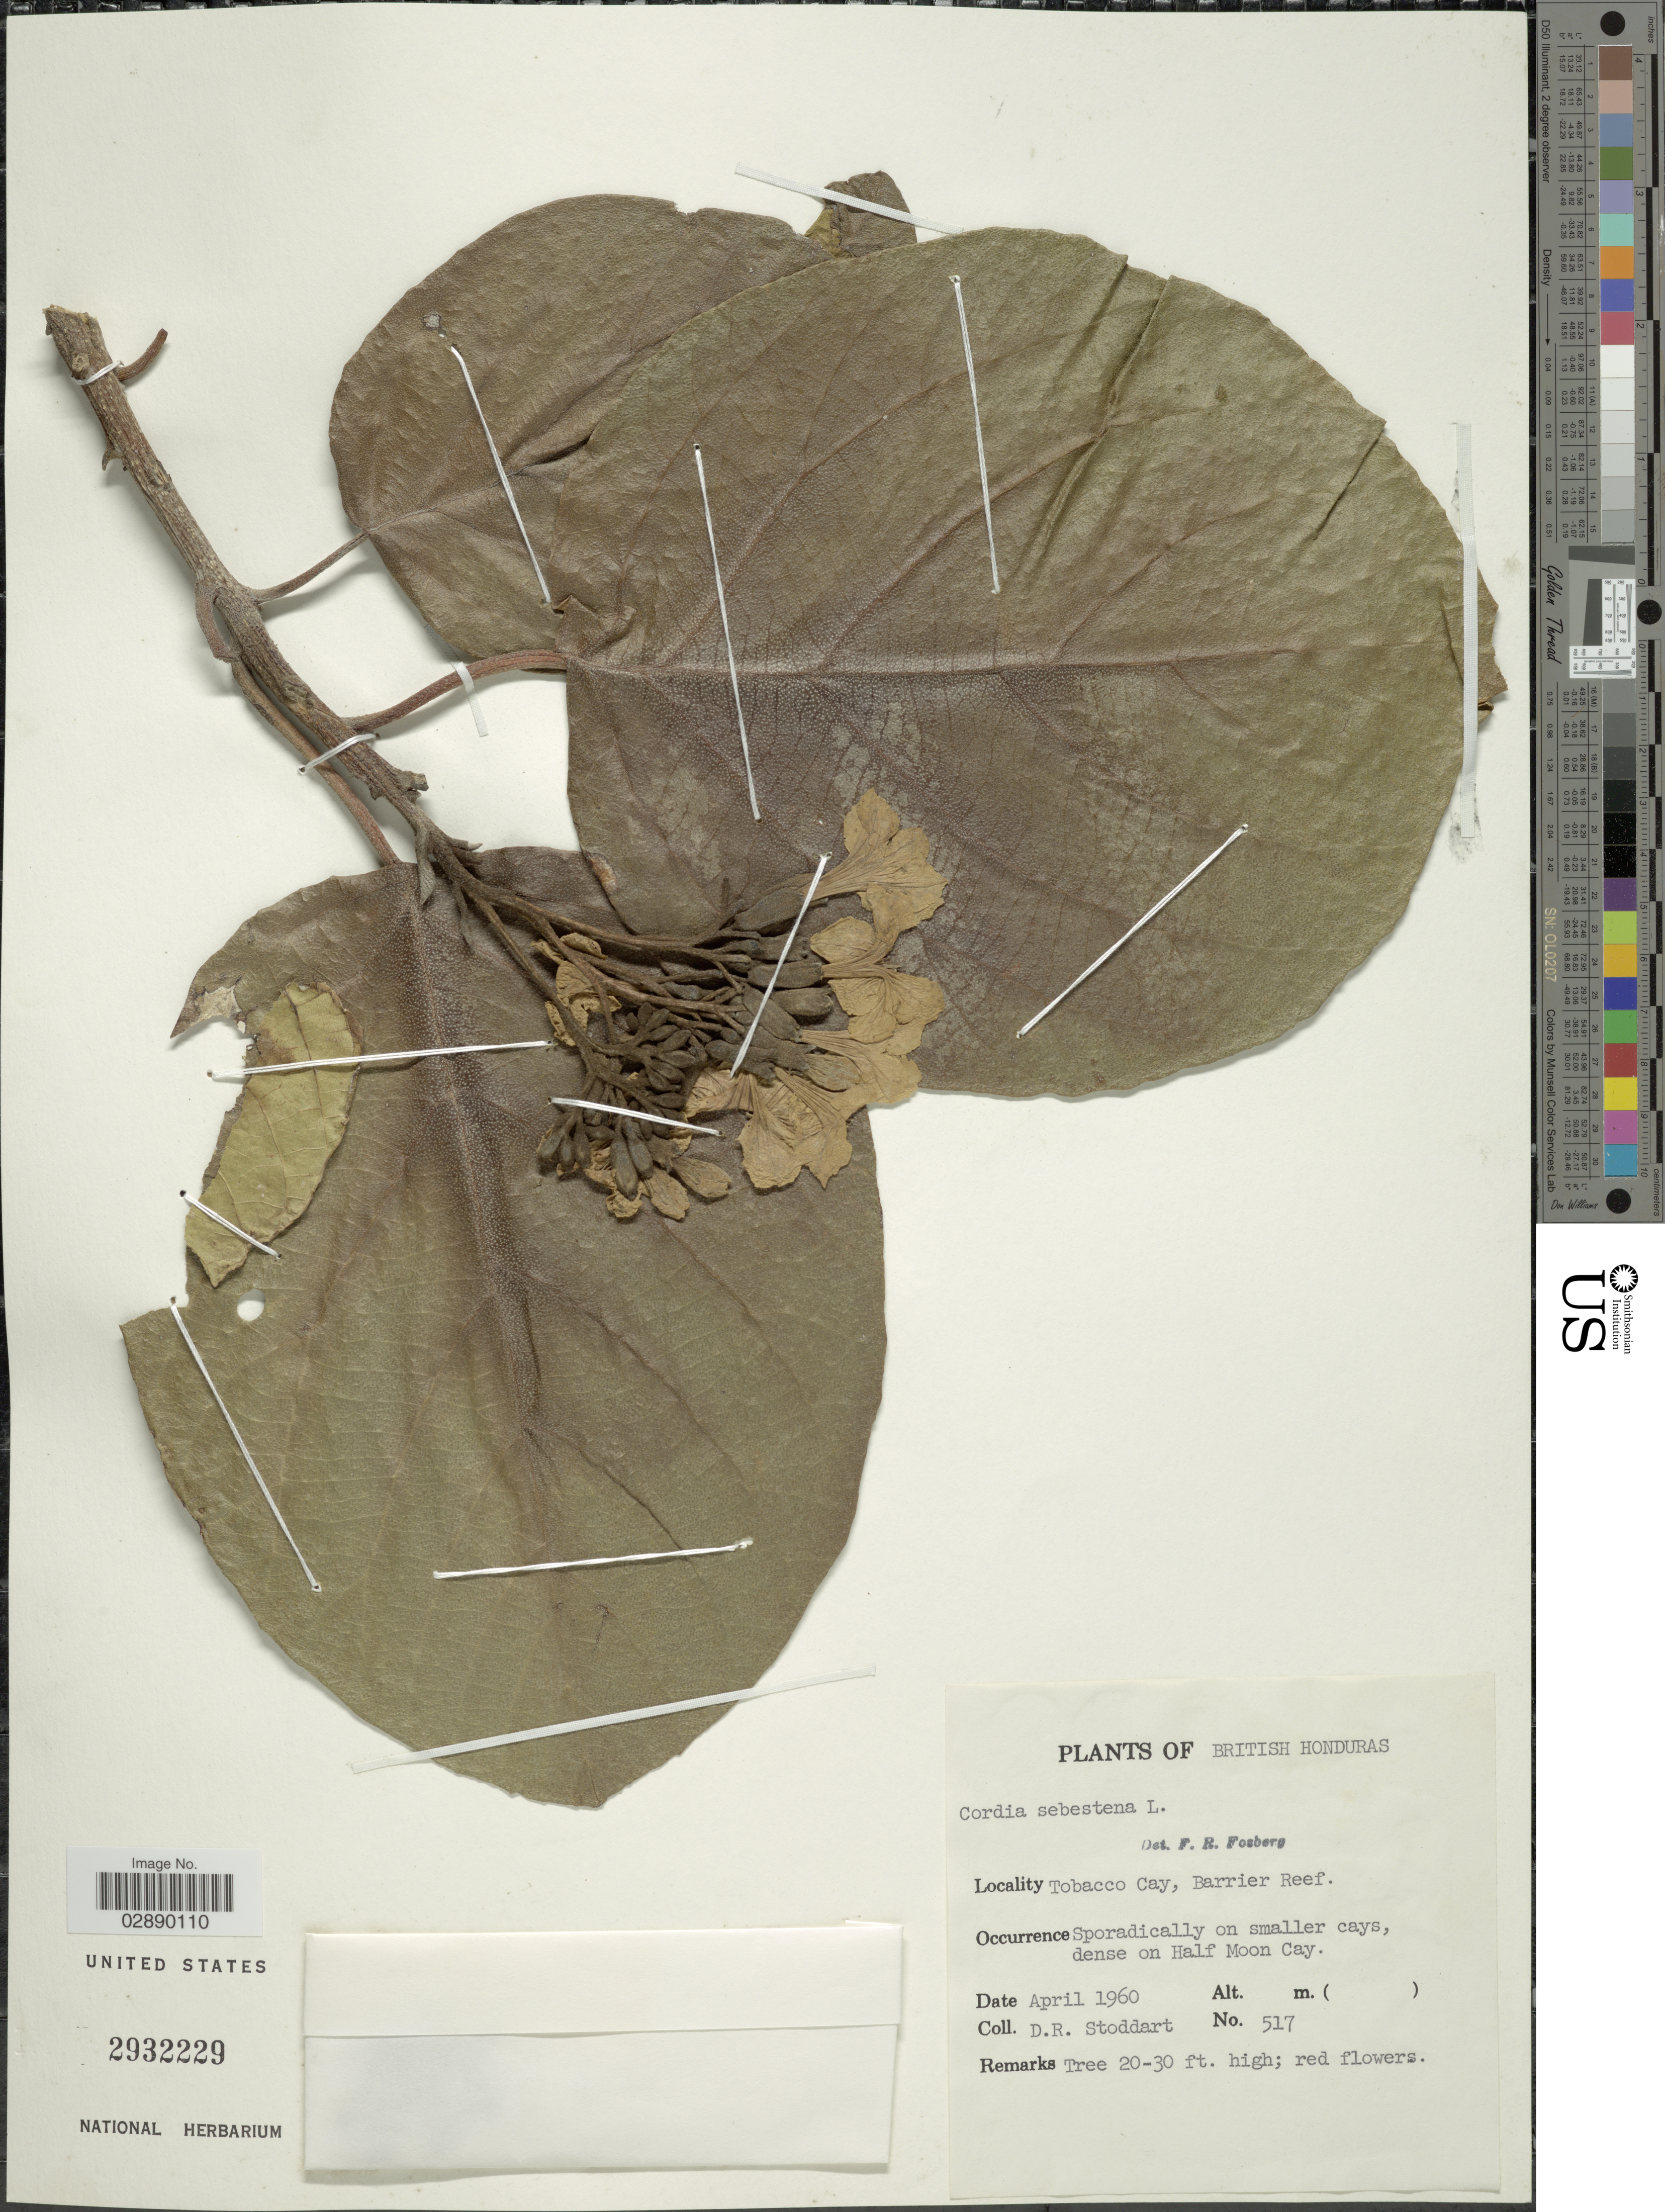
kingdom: Plantae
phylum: Tracheophyta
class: Magnoliopsida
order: Boraginales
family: Cordiaceae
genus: Cordia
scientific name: Cordia sebestena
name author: L.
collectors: D. R. Stoddart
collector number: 517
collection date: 1960-04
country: Belize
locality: British Honduras. Tobacco Cay, Barrier Reef, dense on Half Moon Cay.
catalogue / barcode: US 2932229